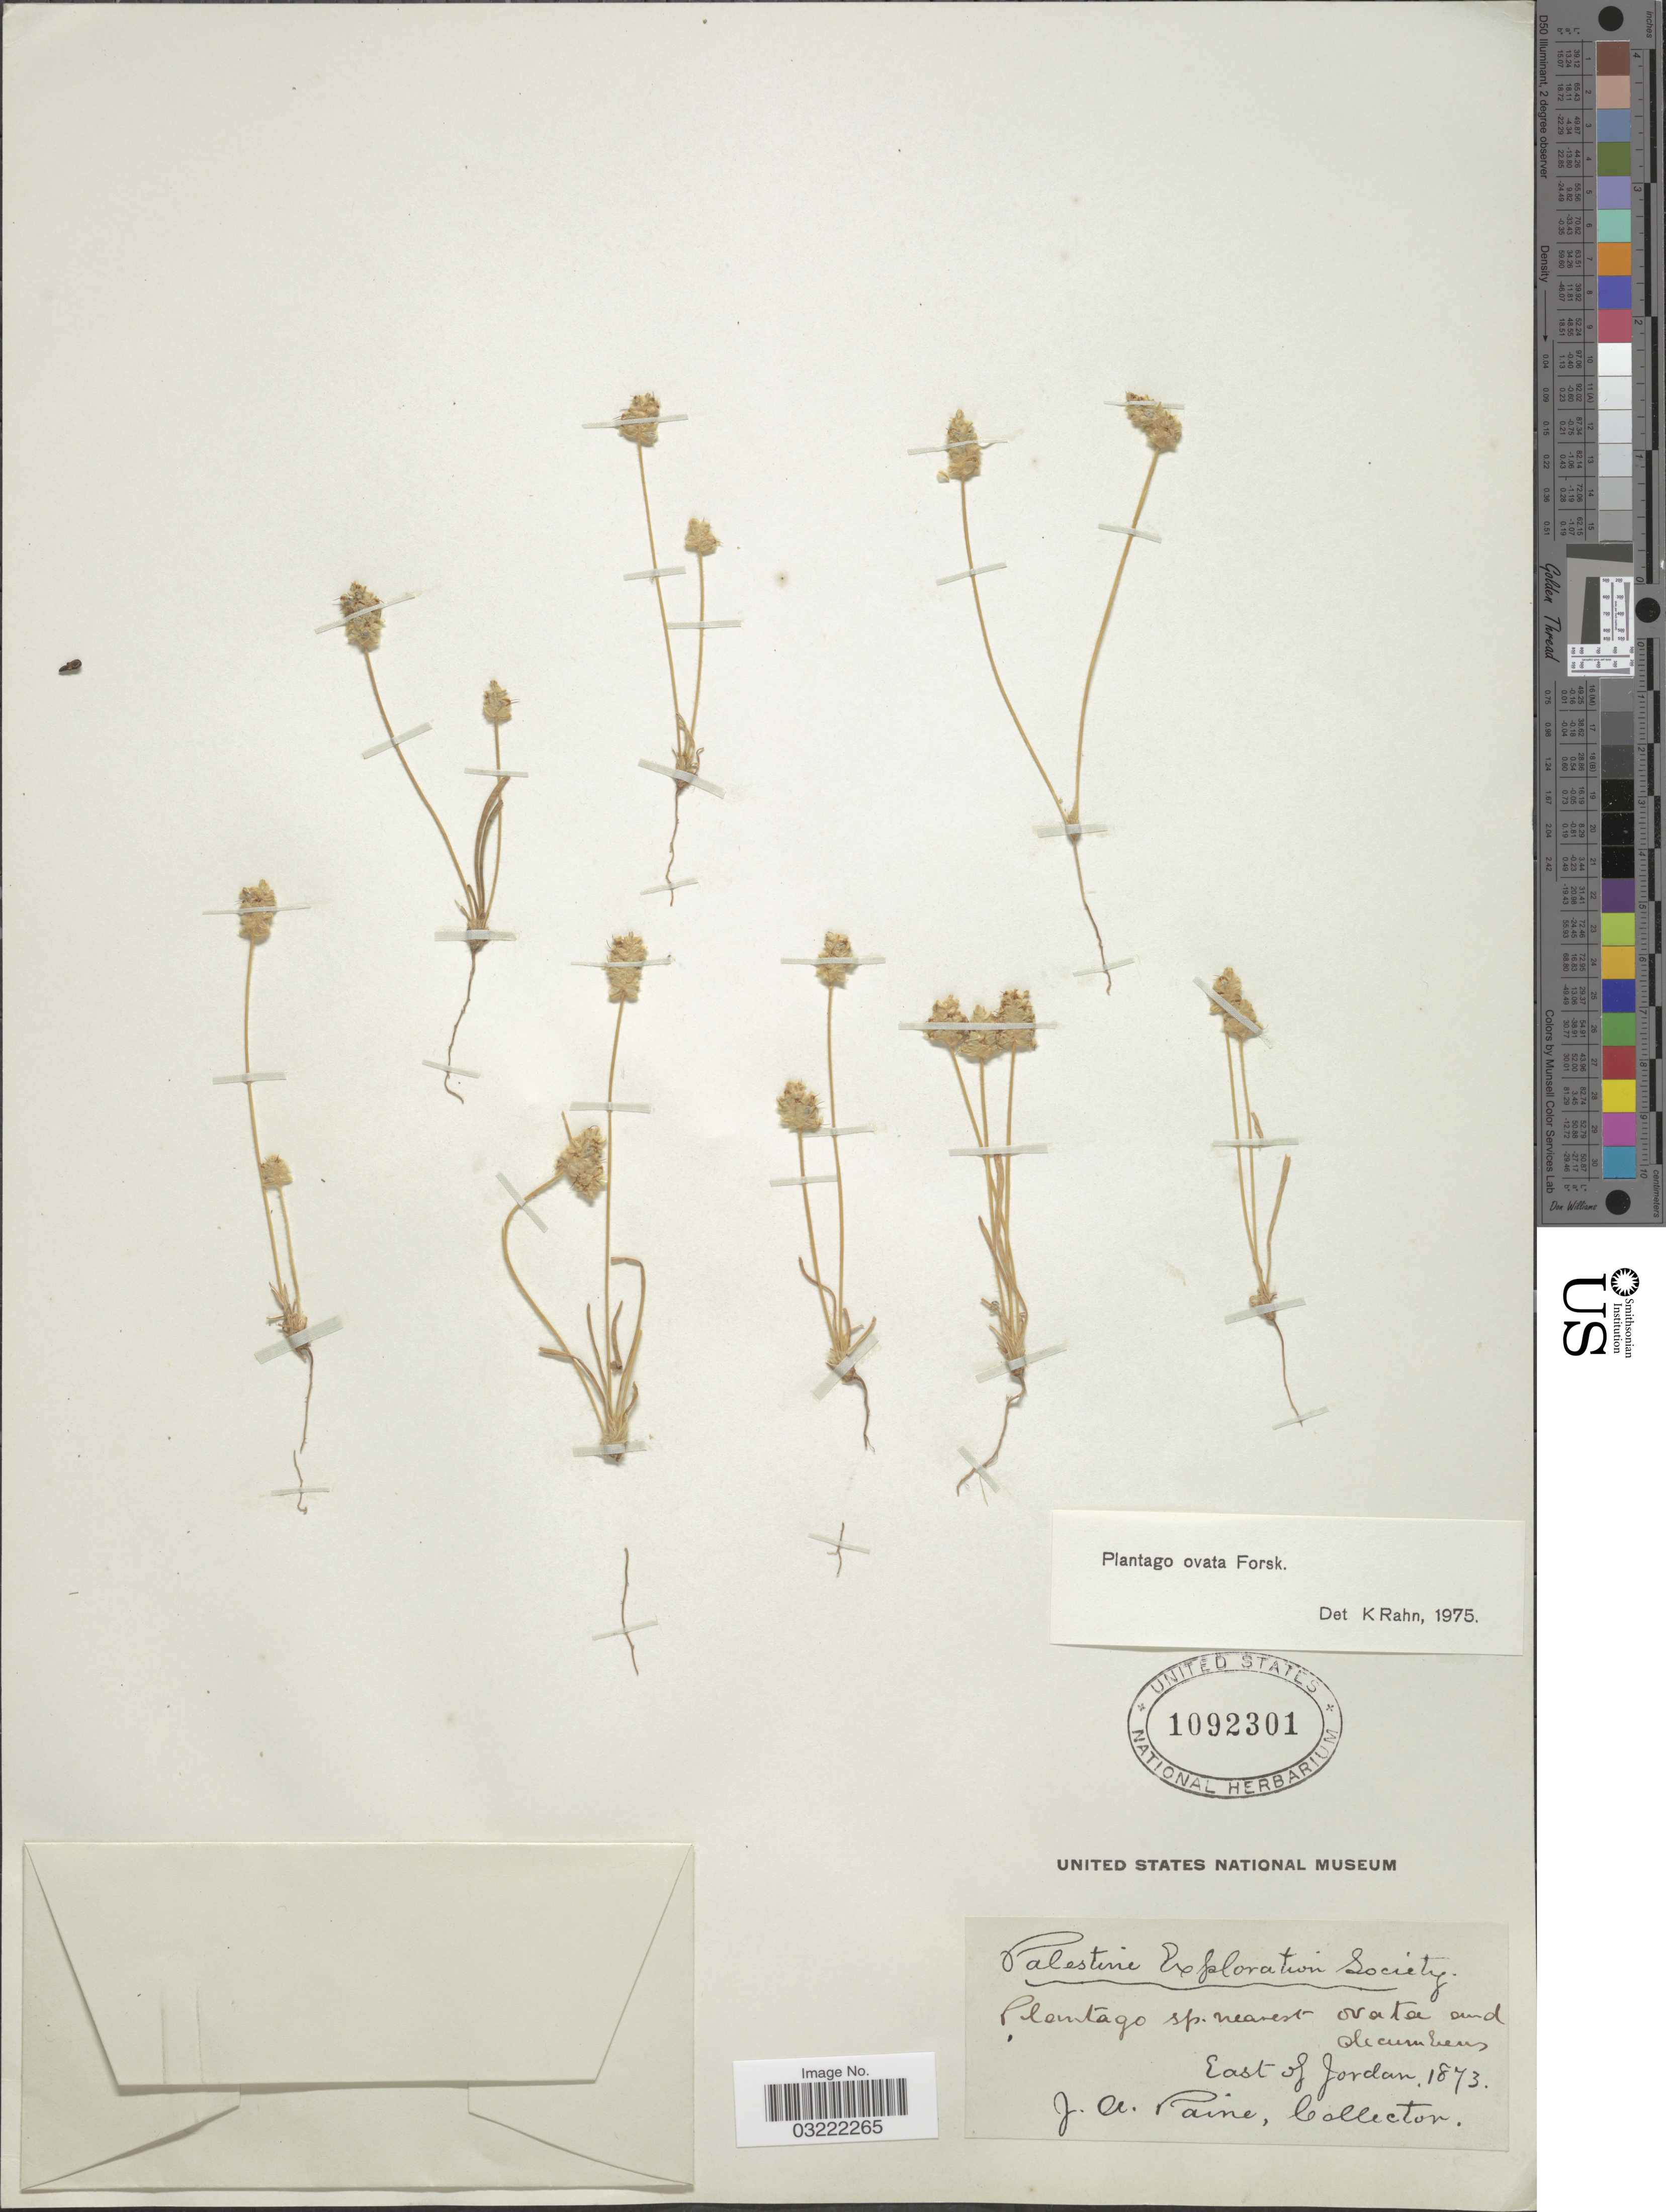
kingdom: Plantae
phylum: Tracheophyta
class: Magnoliopsida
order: Lamiales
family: Plantaginaceae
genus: Plantago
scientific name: Plantago ovata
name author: Forssk.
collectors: J. A. Paine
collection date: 1873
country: Jordan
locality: East of Jordan.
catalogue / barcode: US 1092301